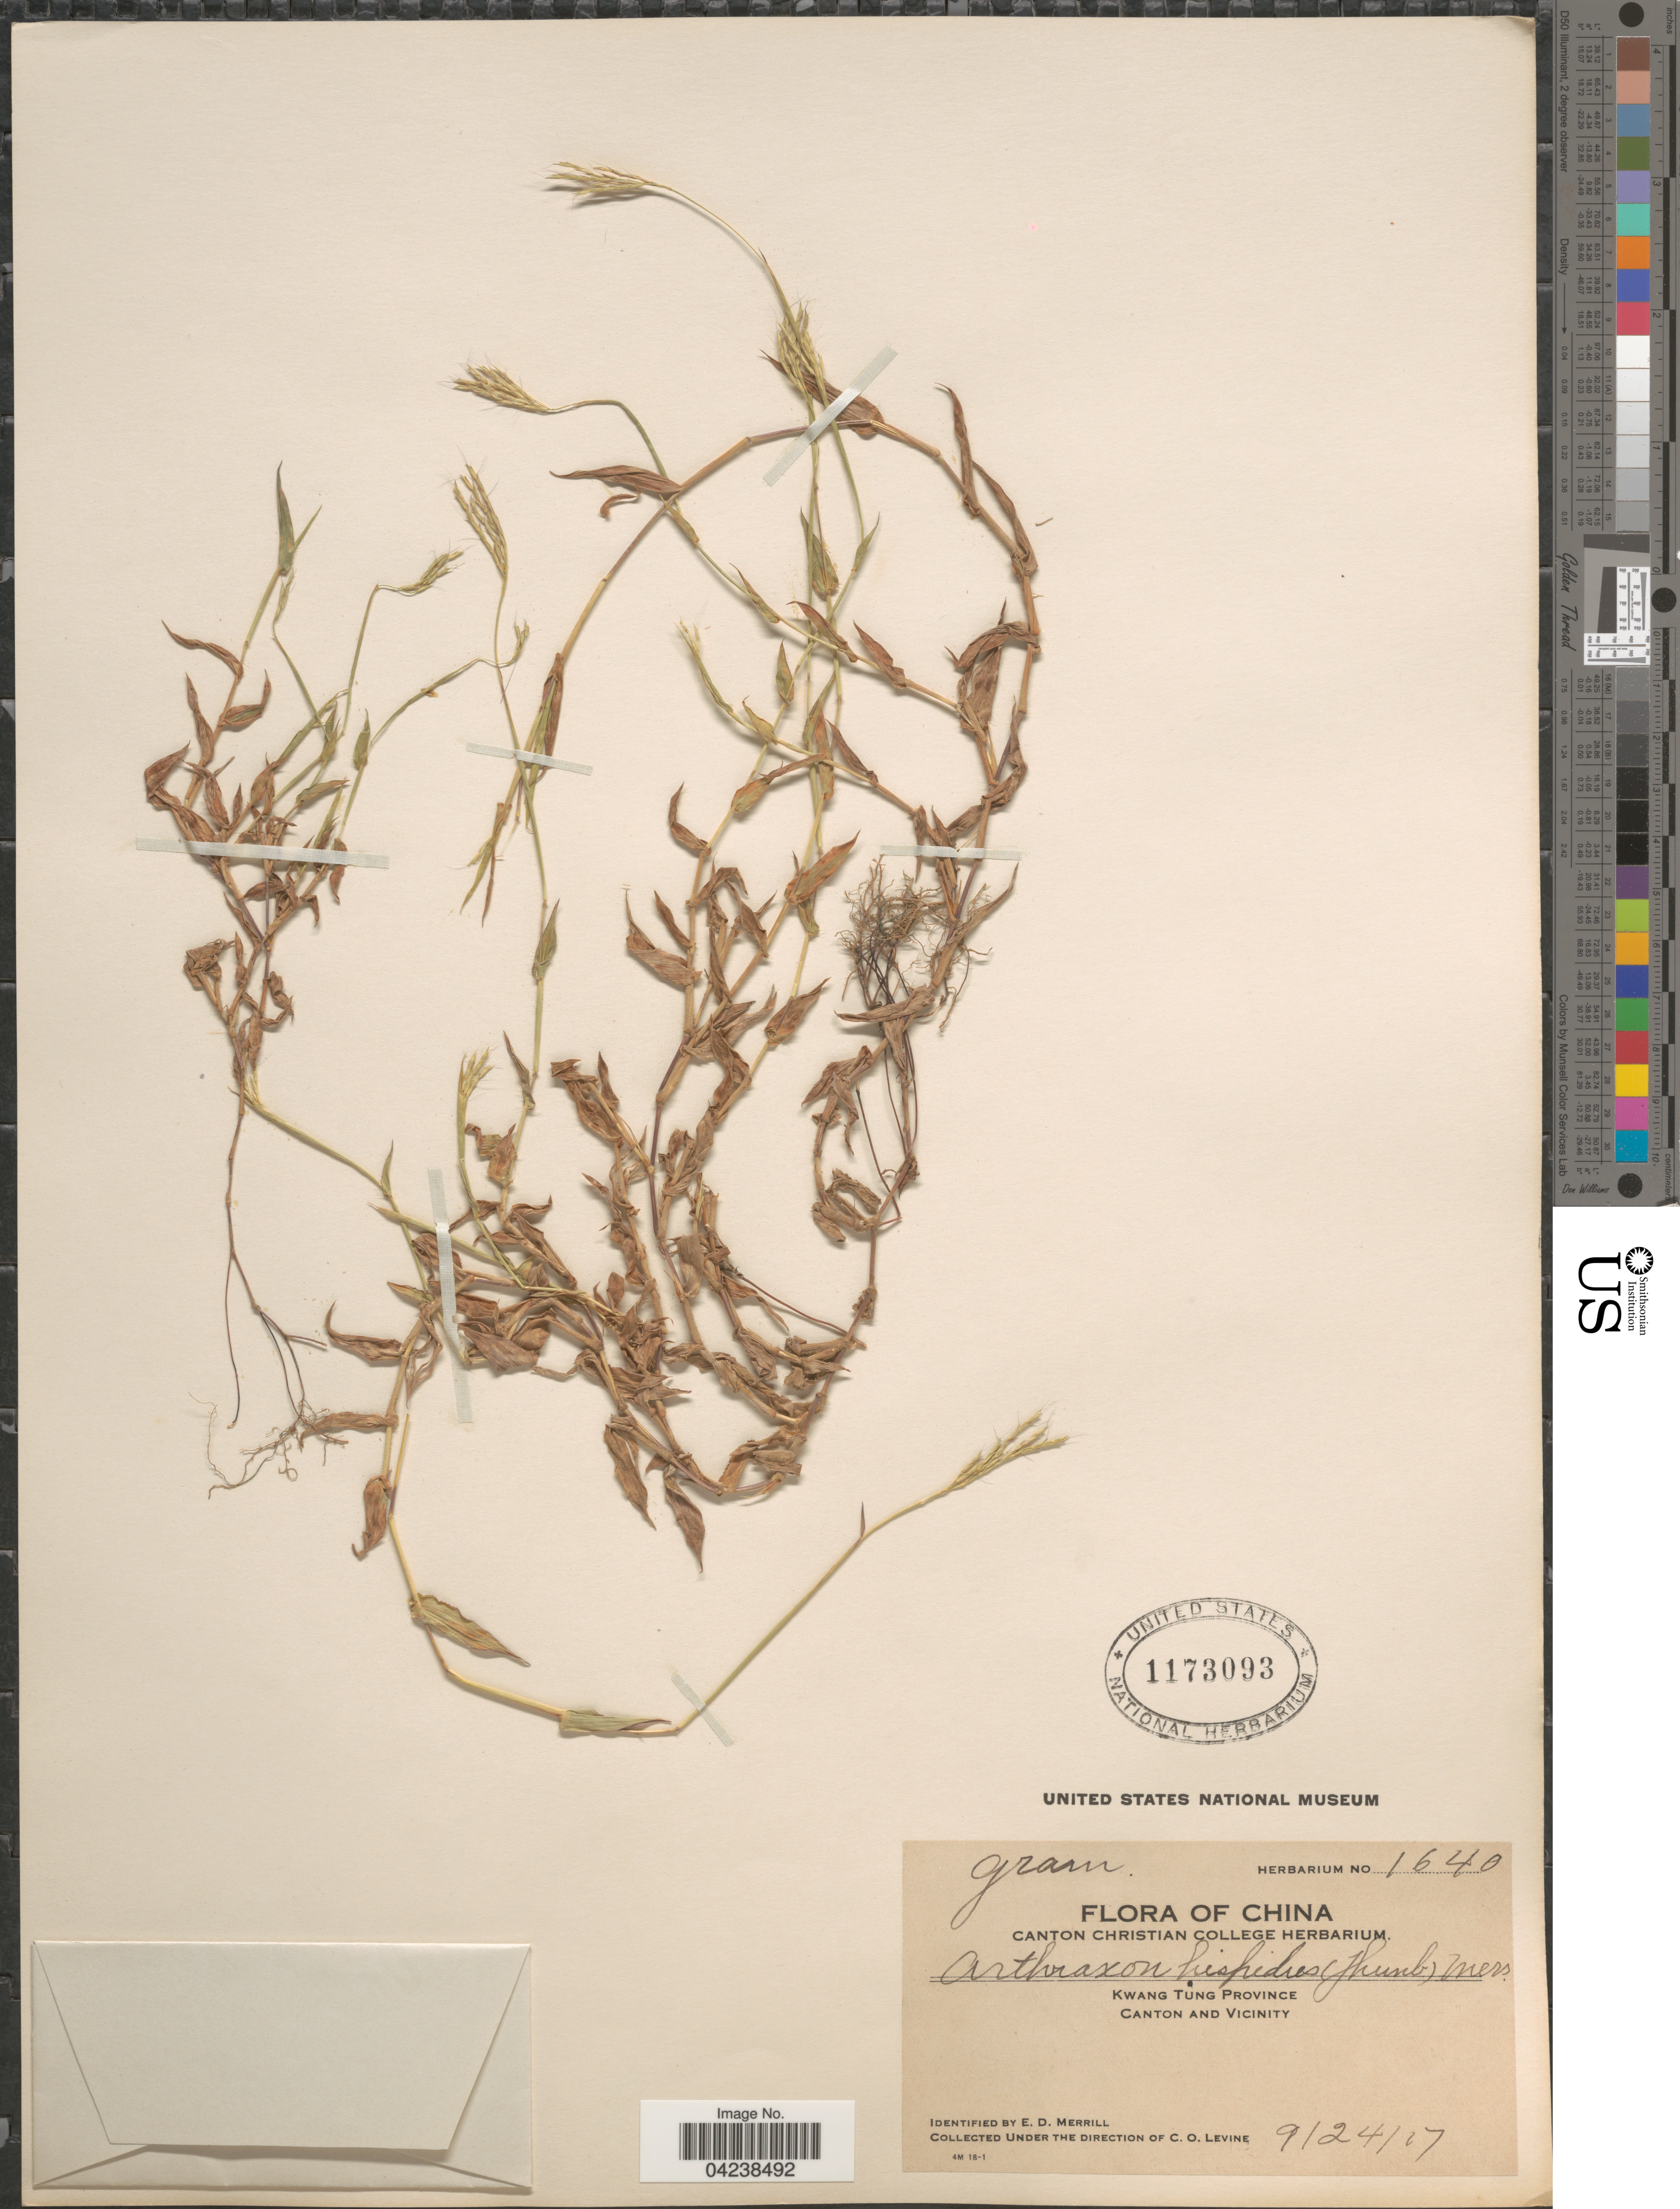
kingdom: Plantae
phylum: Tracheophyta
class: Liliopsida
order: Poales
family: Poaceae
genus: Arthraxon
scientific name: Arthraxon hispidus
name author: (Thunb.) Makino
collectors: C. O. Levine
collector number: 1940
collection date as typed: Transcribed d/m/y: 24/9/17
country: China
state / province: Guangdong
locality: Kwang Tung Province. Canton and Vicinity.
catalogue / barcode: US 1173093